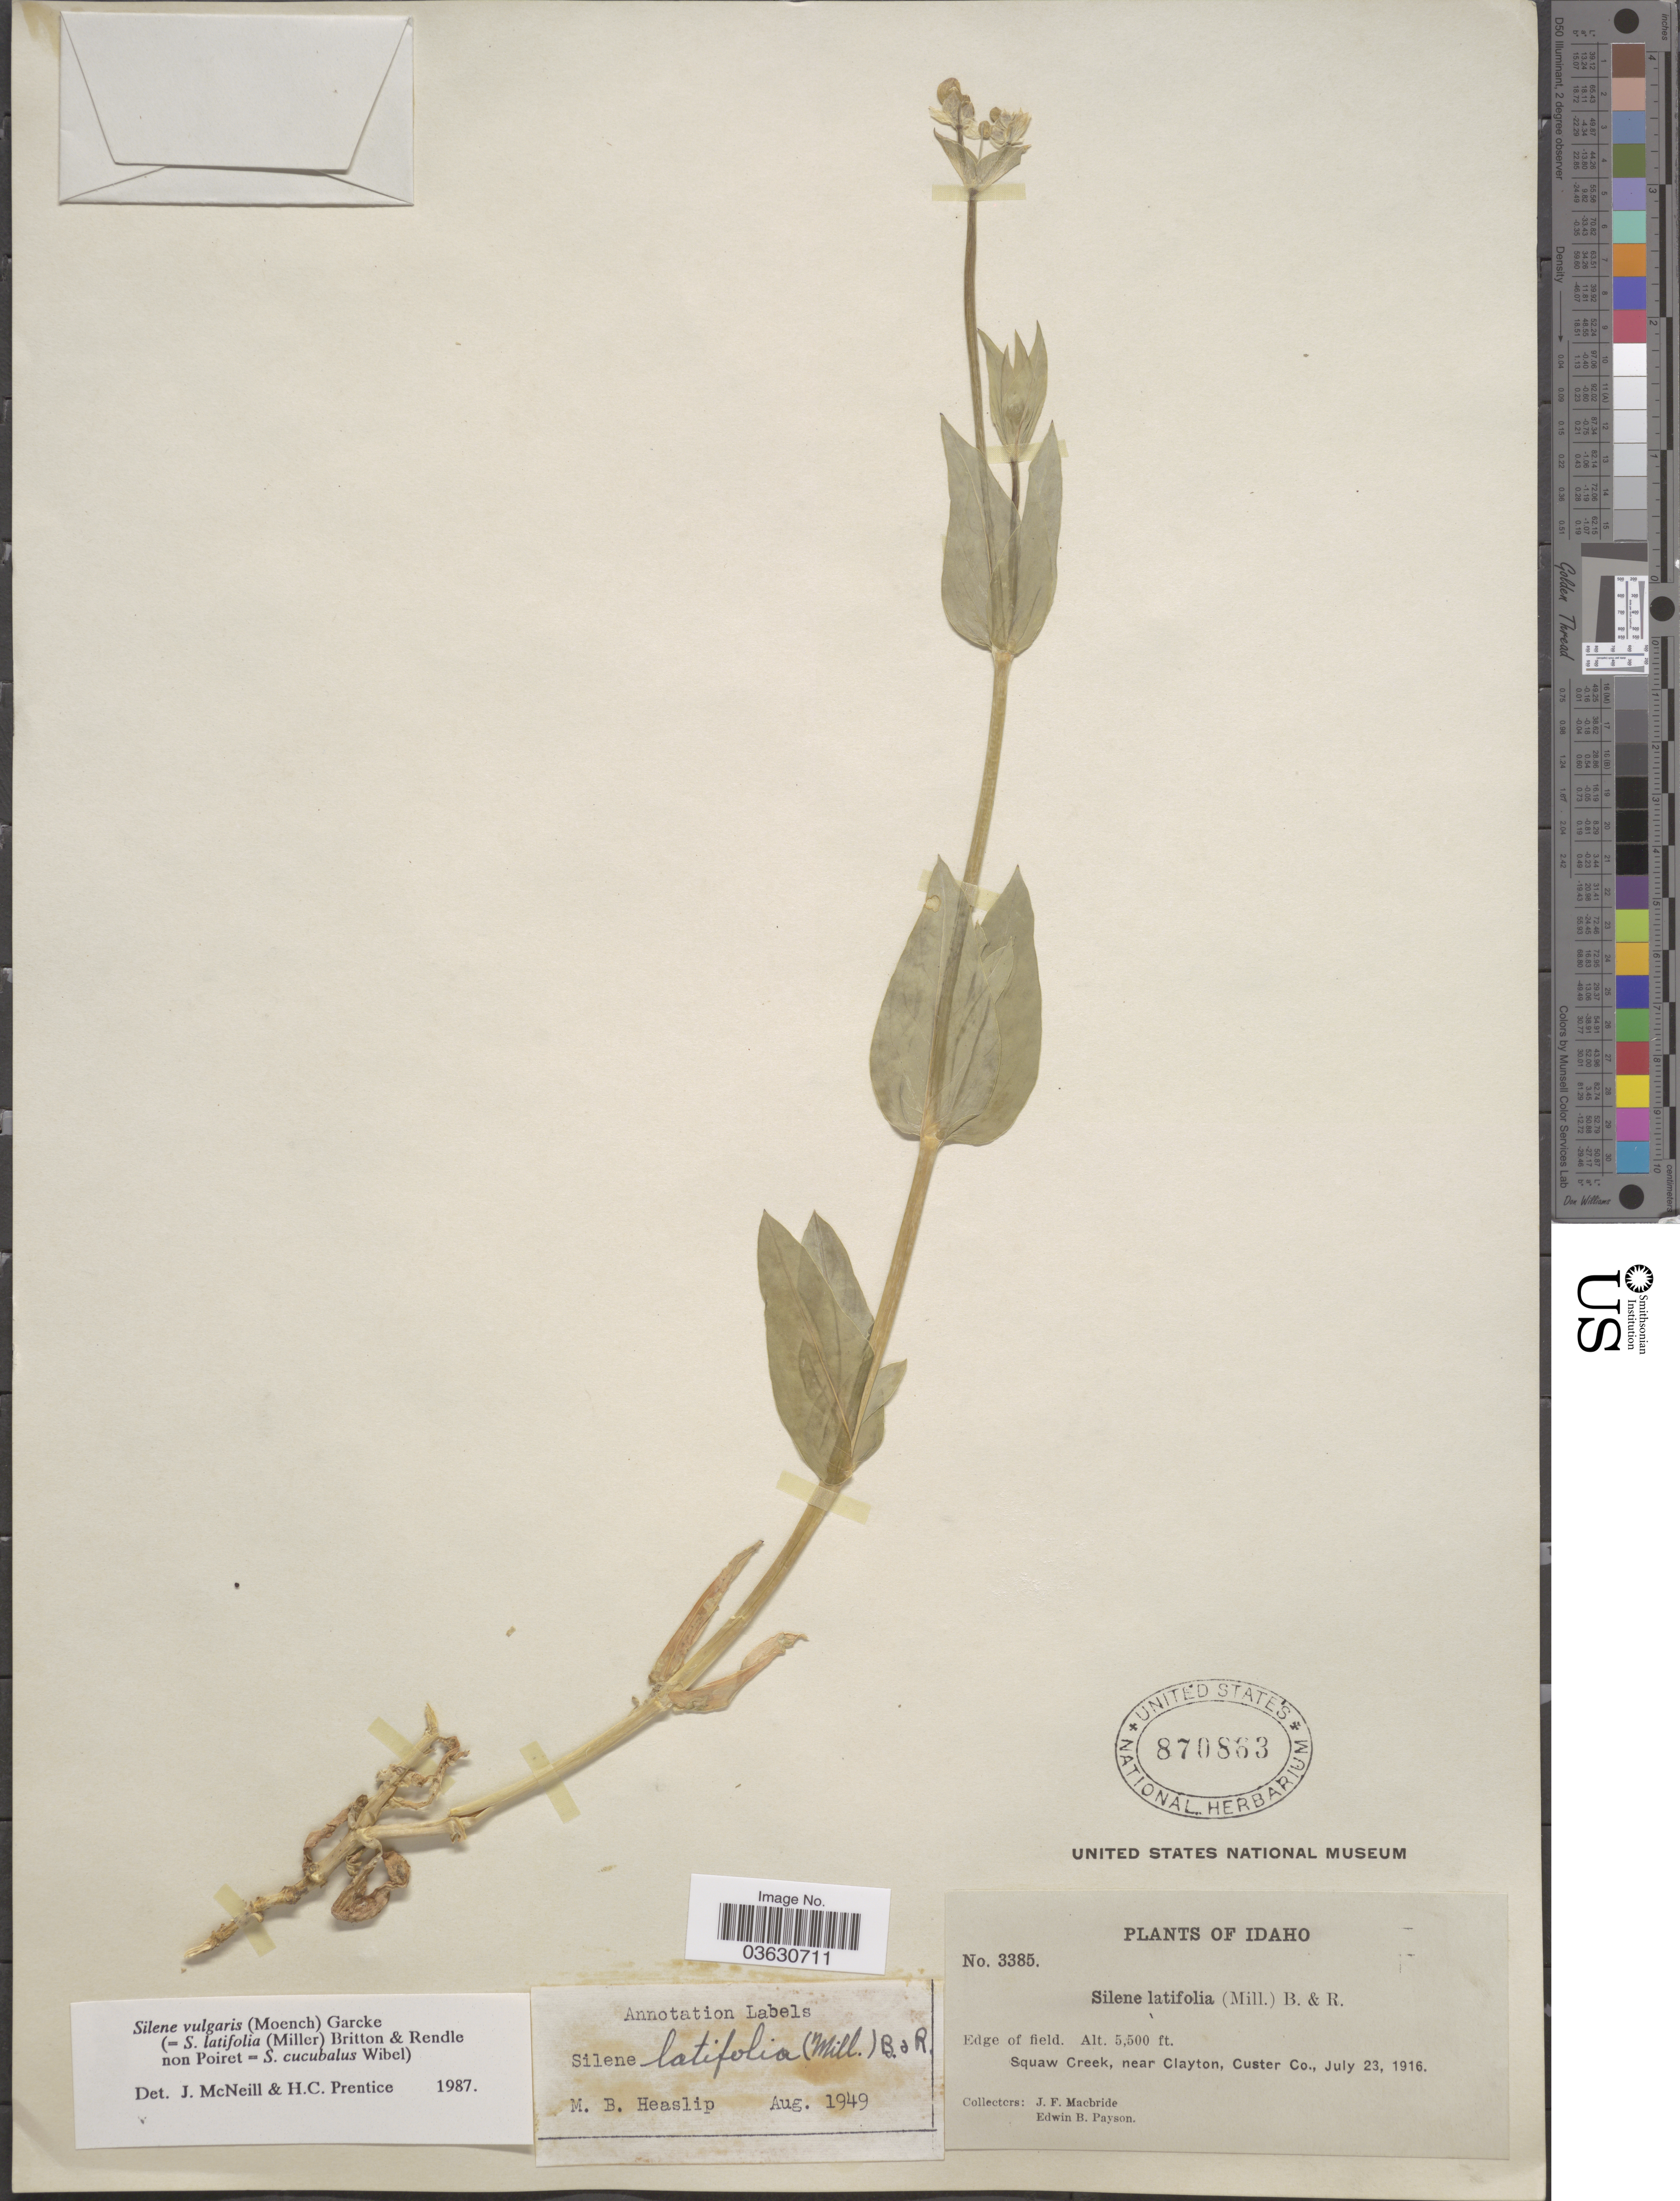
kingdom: Plantae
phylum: Tracheophyta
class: Magnoliopsida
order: Caryophyllales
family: Caryophyllaceae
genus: Silene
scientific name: Silene cucubalus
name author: L.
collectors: J. F. Macbride & E. B. Payson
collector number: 3385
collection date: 1916-07-23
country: United States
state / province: Idaho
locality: Edge of field. Squaw Creek, near Clayton, Custer Co.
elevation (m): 1676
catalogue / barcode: US 870863